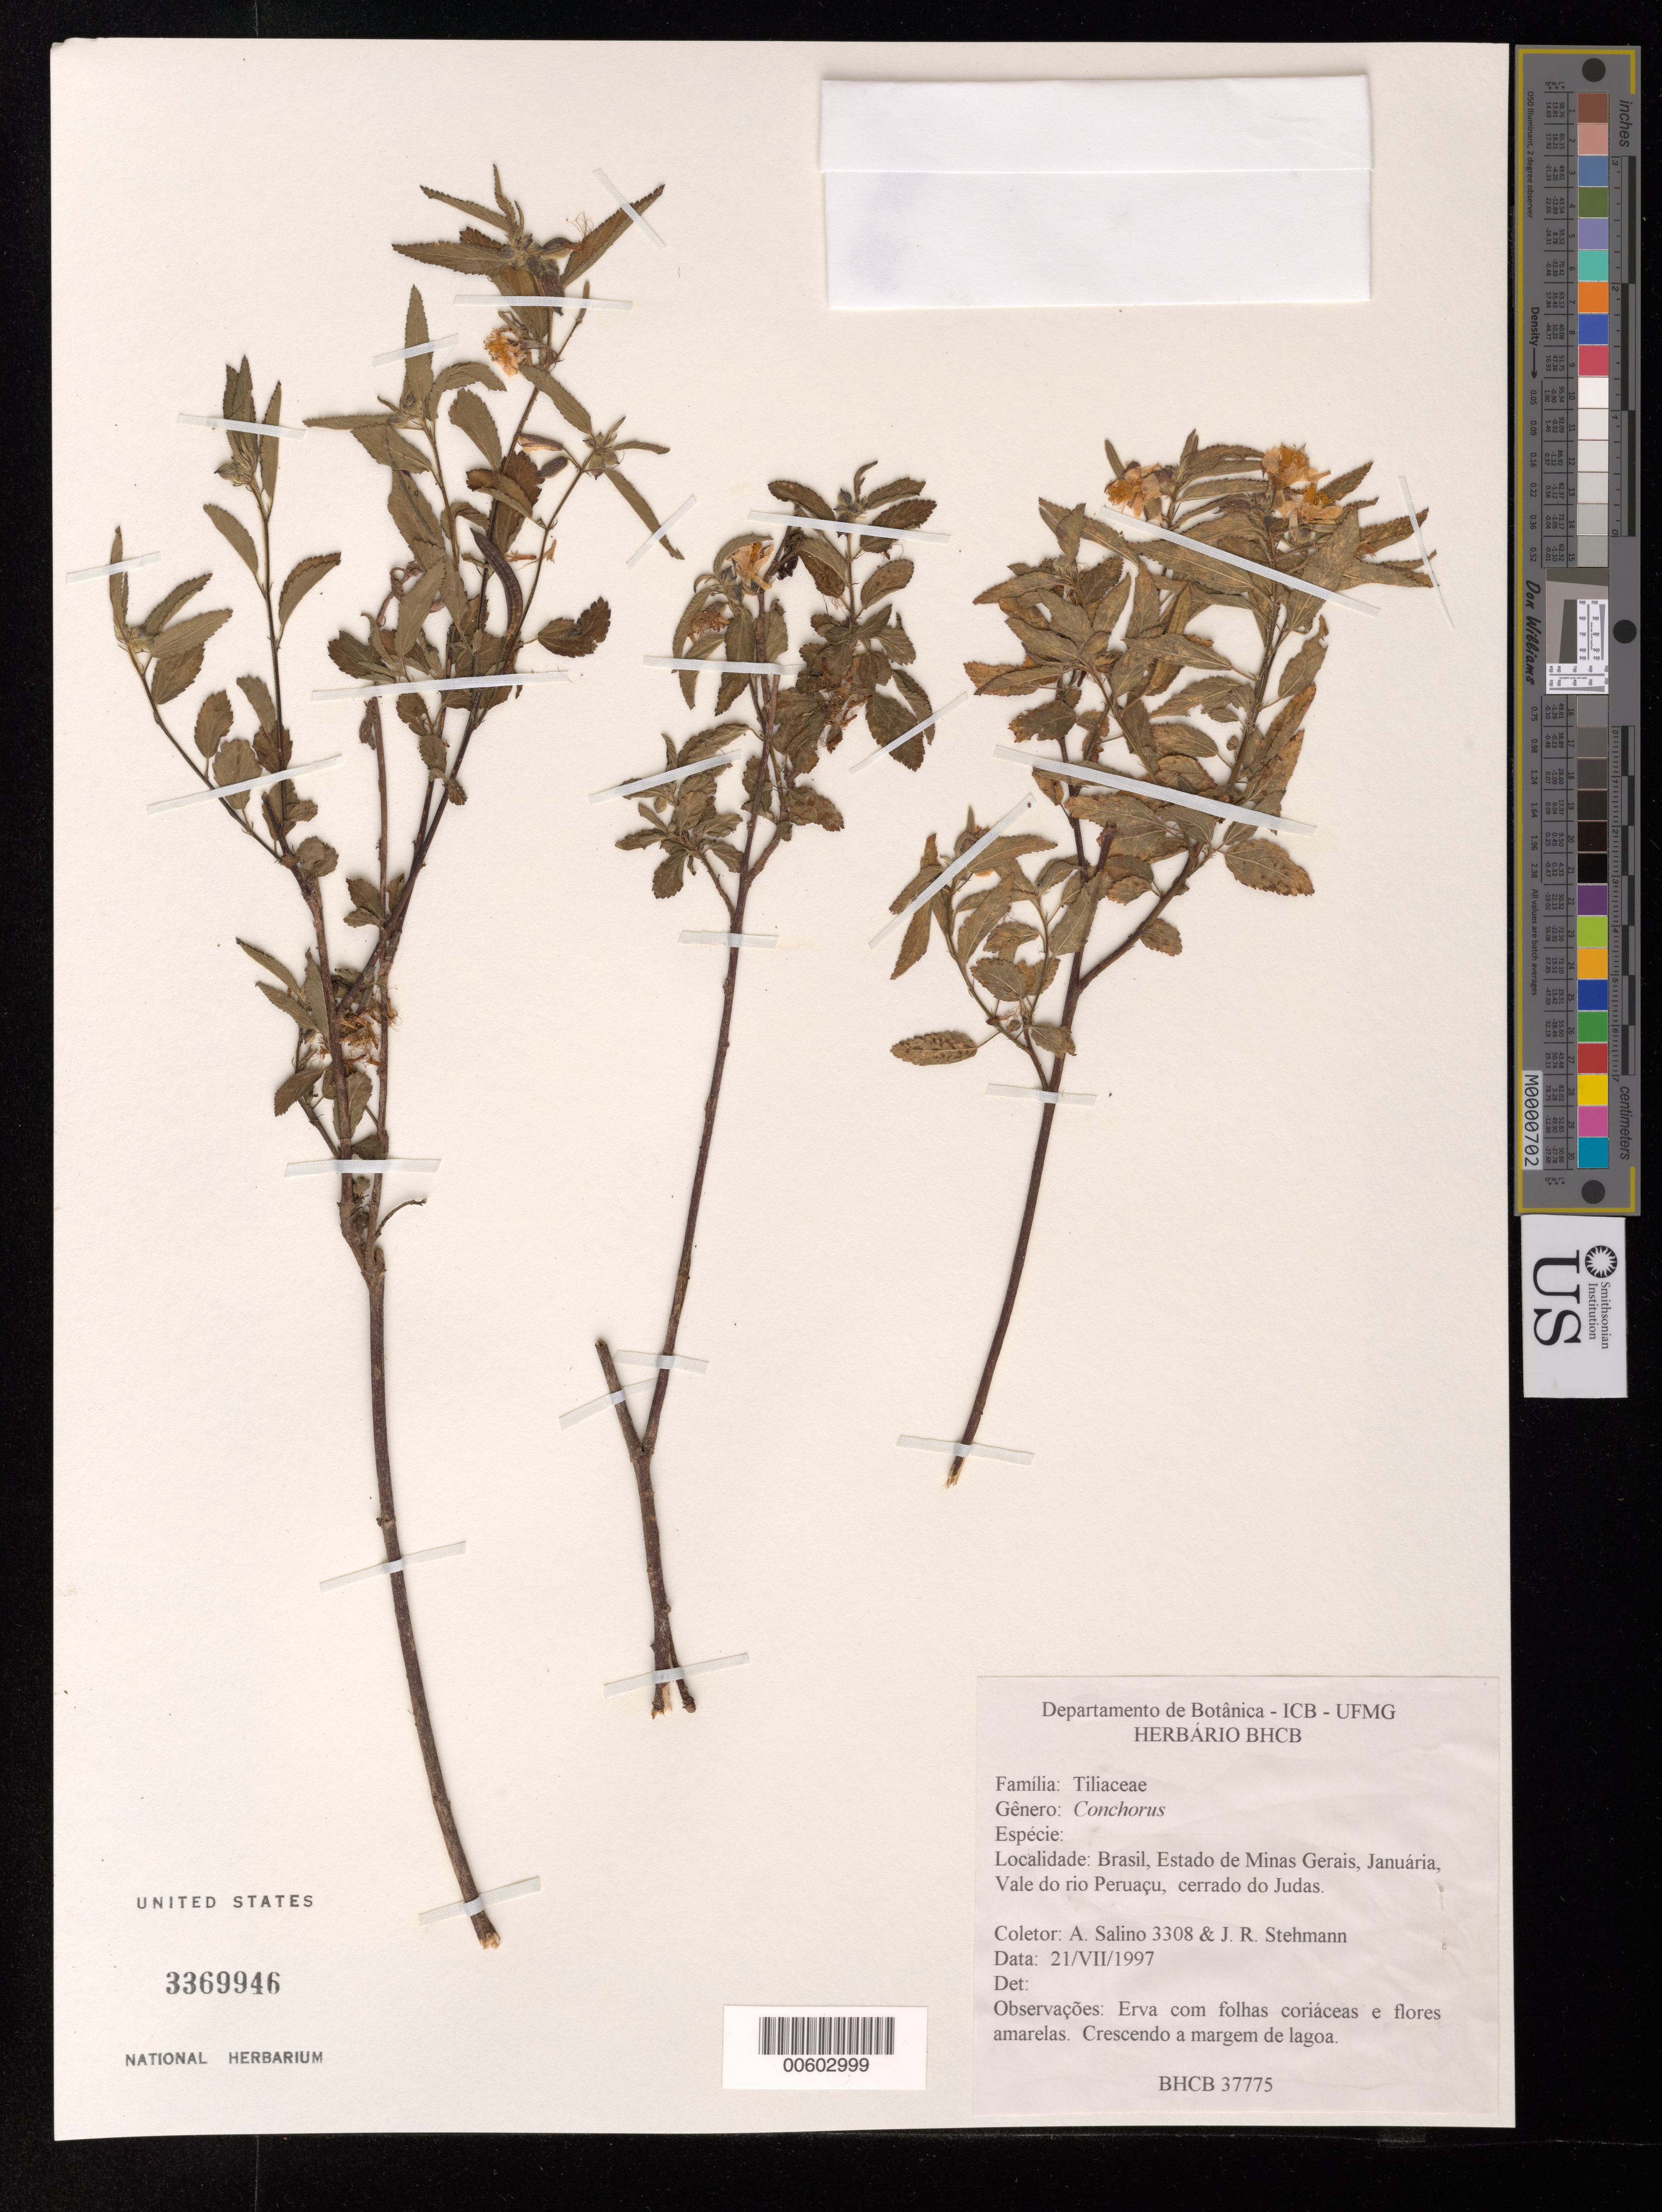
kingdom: Plantae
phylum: Tracheophyta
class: Magnoliopsida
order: Malvales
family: Malvaceae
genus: Corchorus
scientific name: Corchorus sp.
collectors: A. Salino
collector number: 3308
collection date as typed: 21 Jul 1997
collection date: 1997-07-21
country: Brazil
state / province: Minas Gerais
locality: Januária, Vale do rio Peruaçu, cerrad do Judas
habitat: A Margem de lagoa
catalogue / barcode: US 3369946